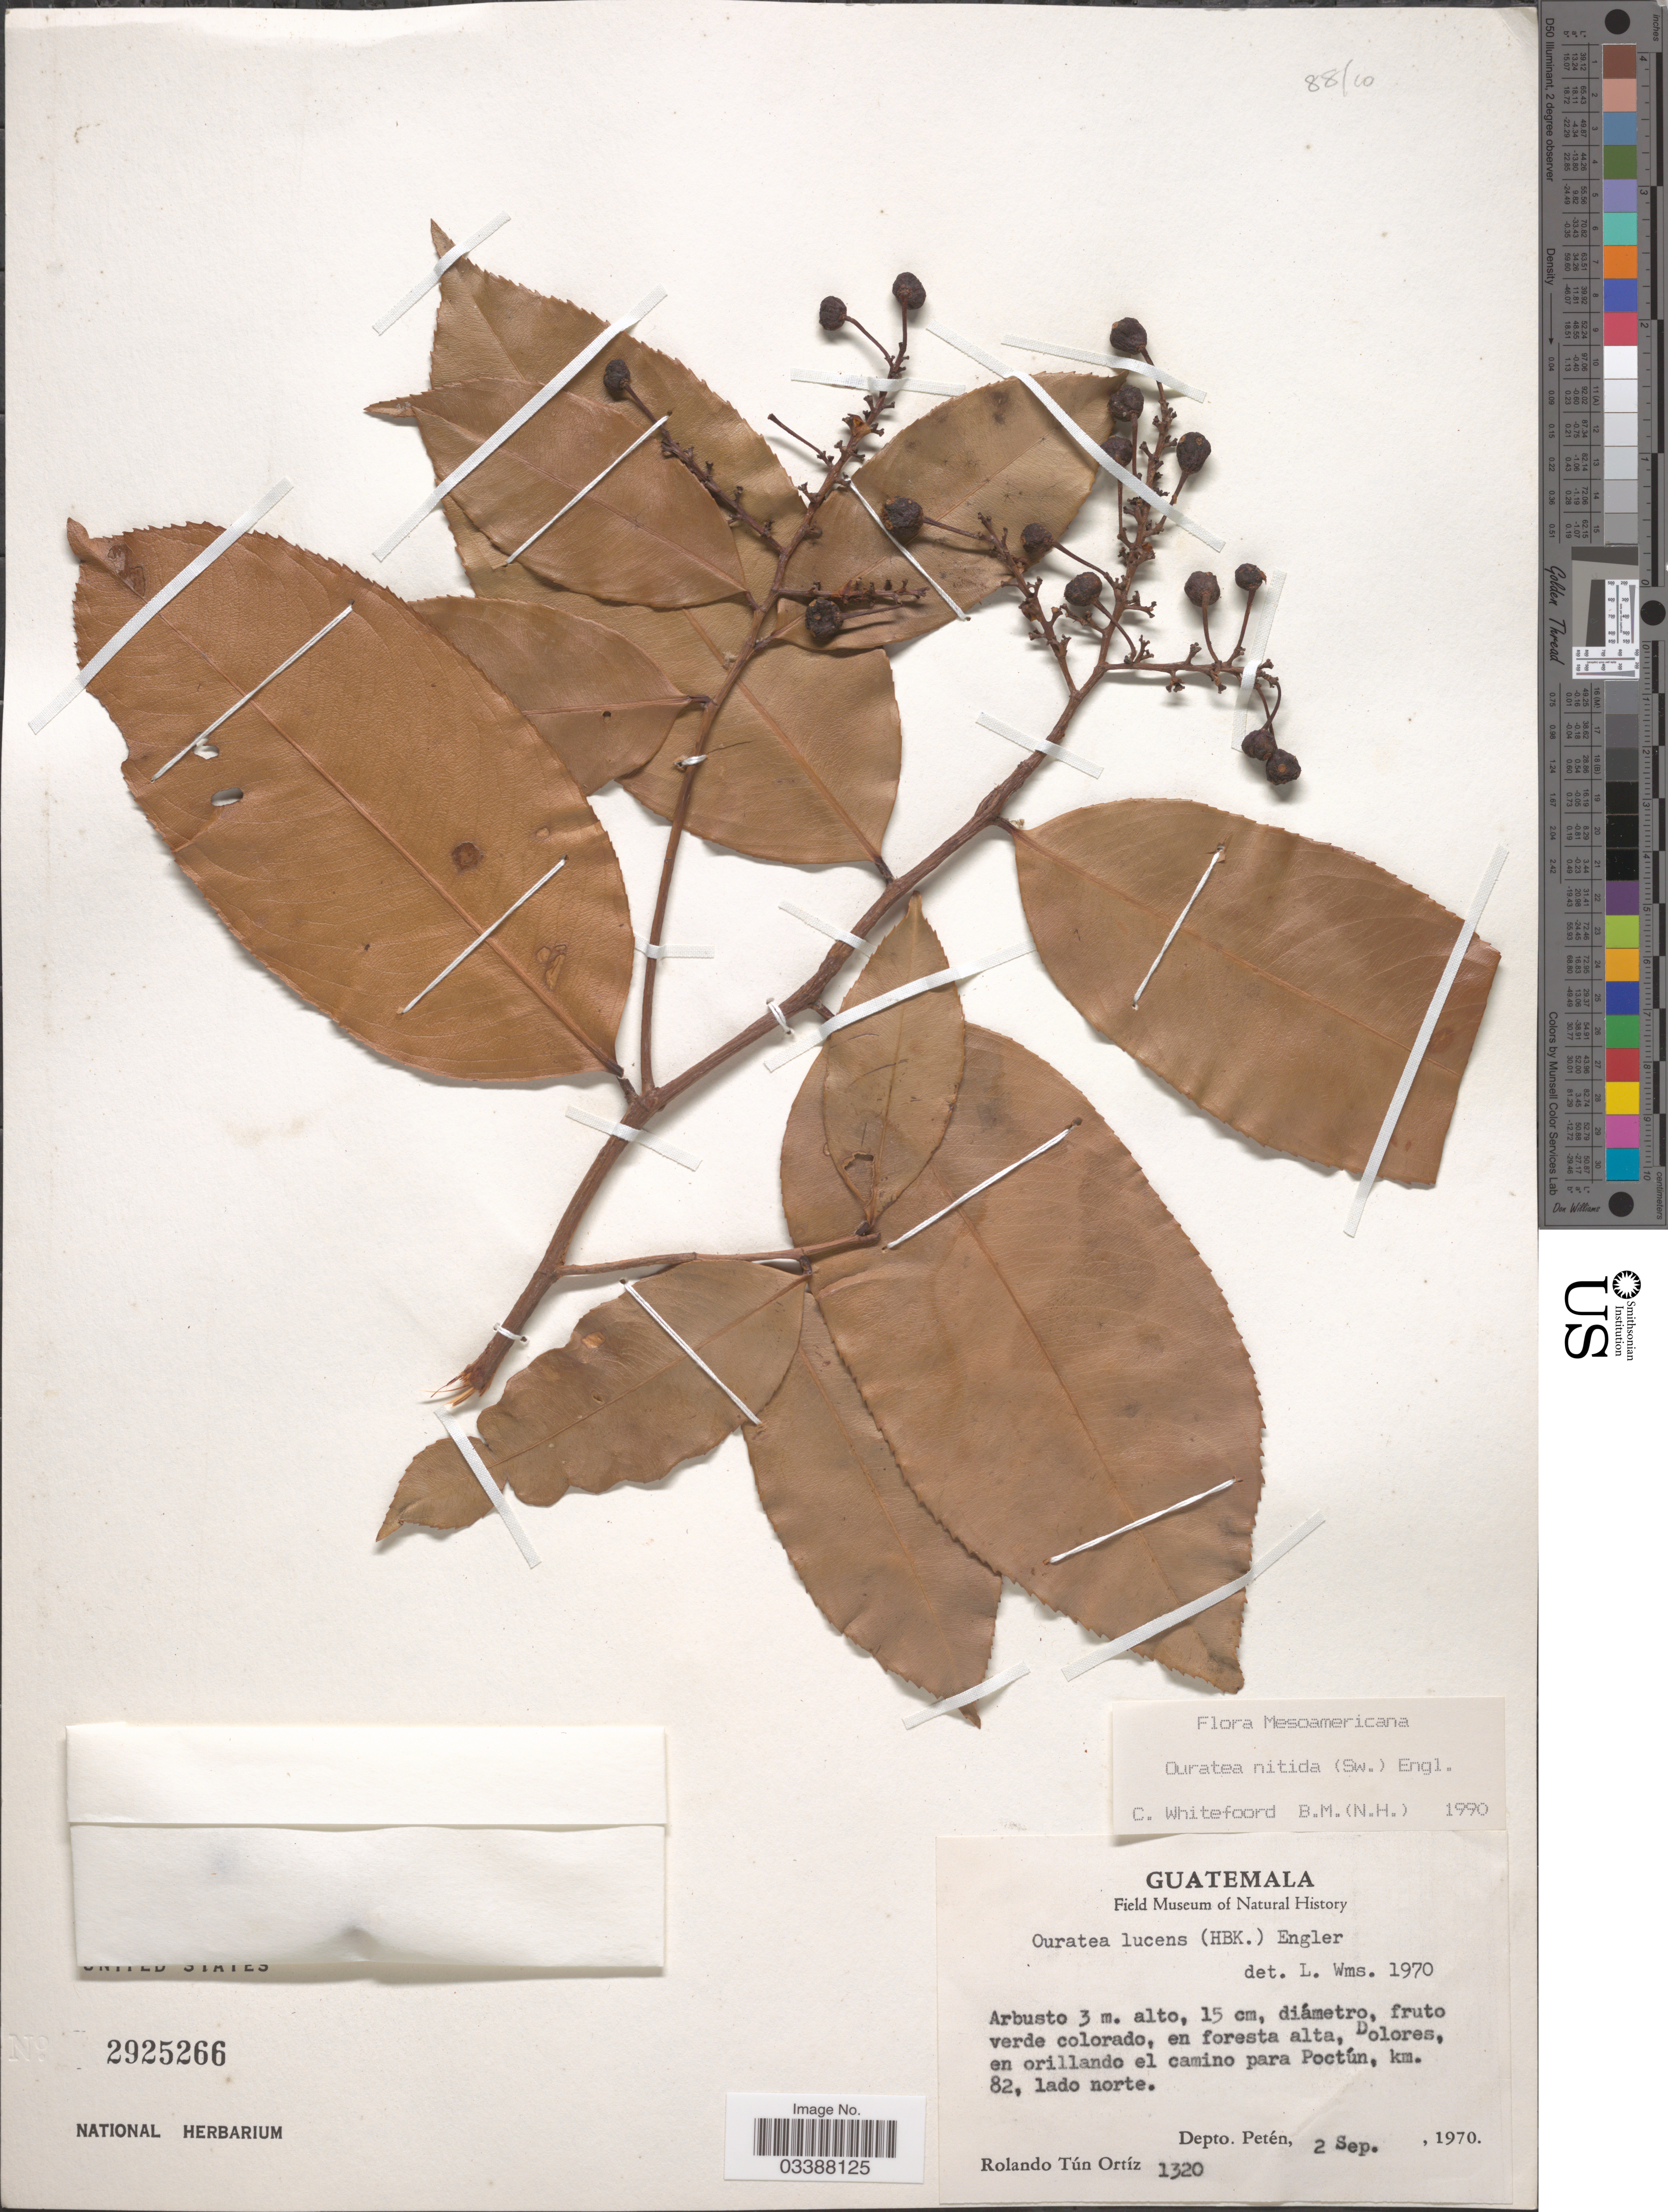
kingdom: Plantae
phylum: Tracheophyta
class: Magnoliopsida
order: Malpighiales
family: Ochnaceae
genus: Ouratea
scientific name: Ouratea nitida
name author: (Sw.) Engl.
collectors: R. Ortiz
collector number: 1320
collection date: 1970-09-02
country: Guatemala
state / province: El Petén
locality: Dolores, en orillando el camino para Poctún, km. 82, lado norte. Depto. Petén.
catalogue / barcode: US 2925266